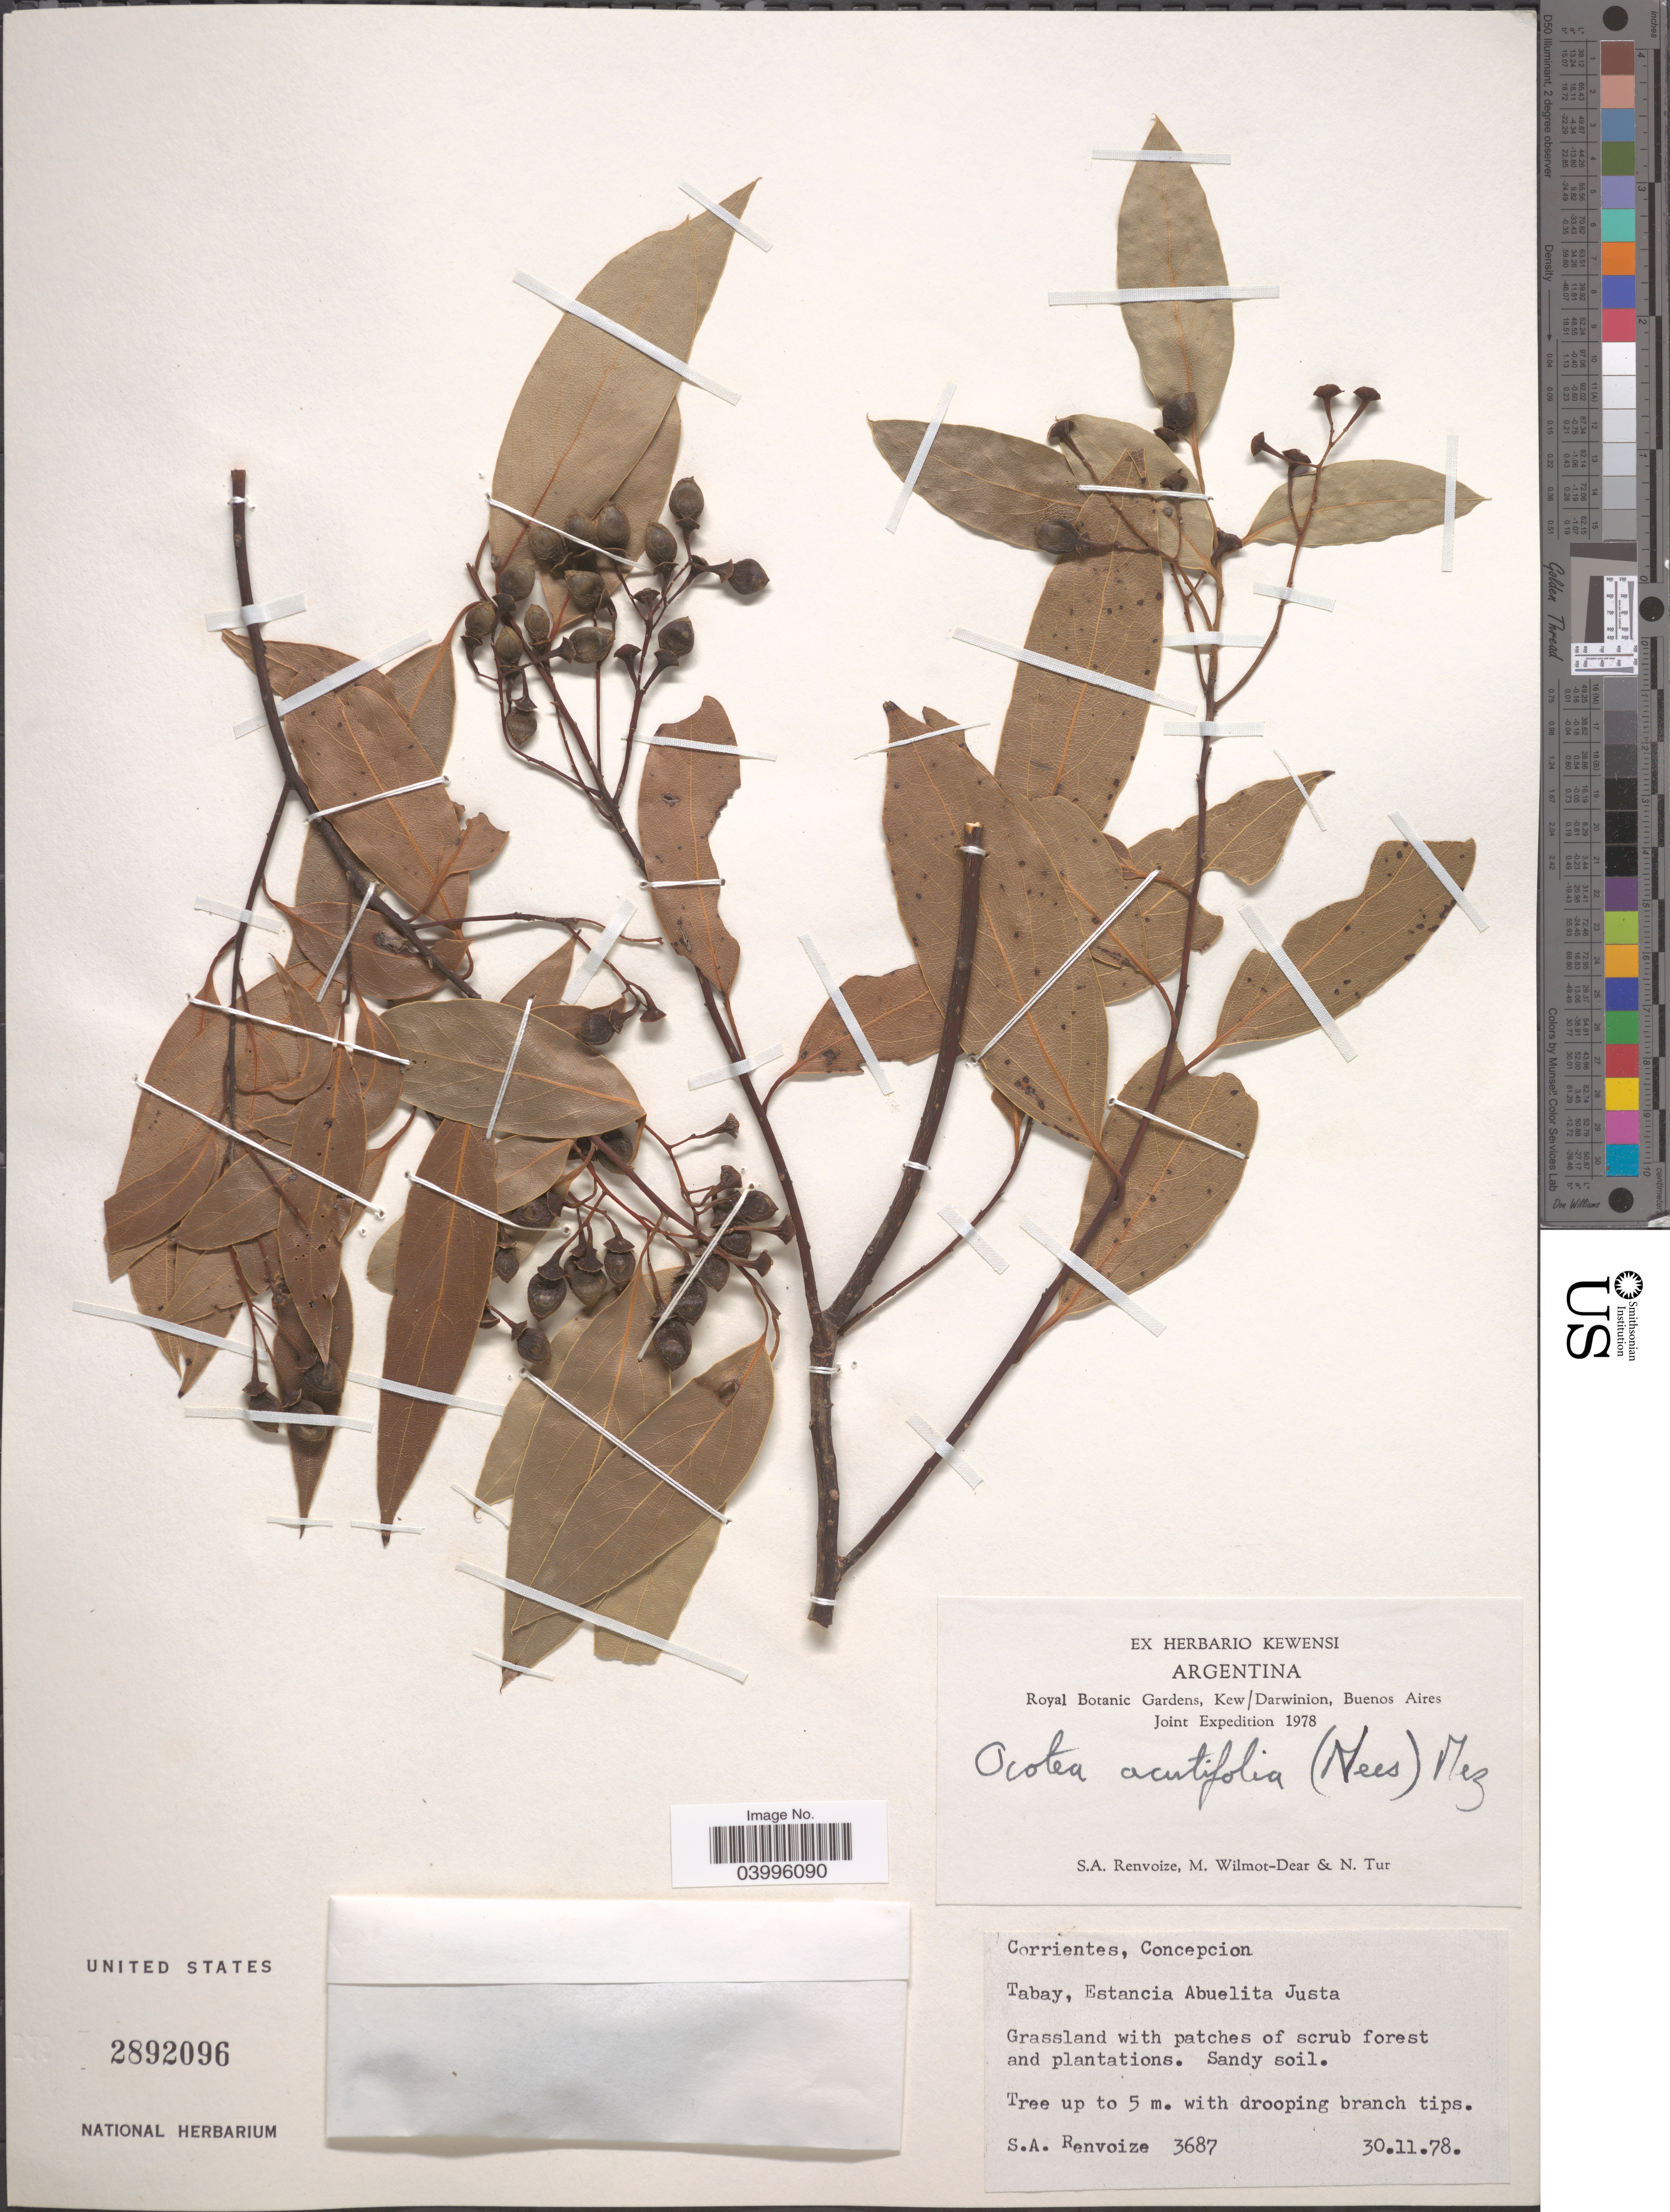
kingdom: Plantae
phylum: Tracheophyta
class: Magnoliopsida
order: Laurales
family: Lauraceae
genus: Ocotea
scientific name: Ocotea acutifolia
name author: (Nees) Mez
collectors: S. A. Renvoize, M. Wilmot-Dear & N. Tur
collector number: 3687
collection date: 1978-11-30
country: Argentina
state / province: Corrientes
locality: Concepcion. Tabay, Estancia Abuelita Justa.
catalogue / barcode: US 2892096